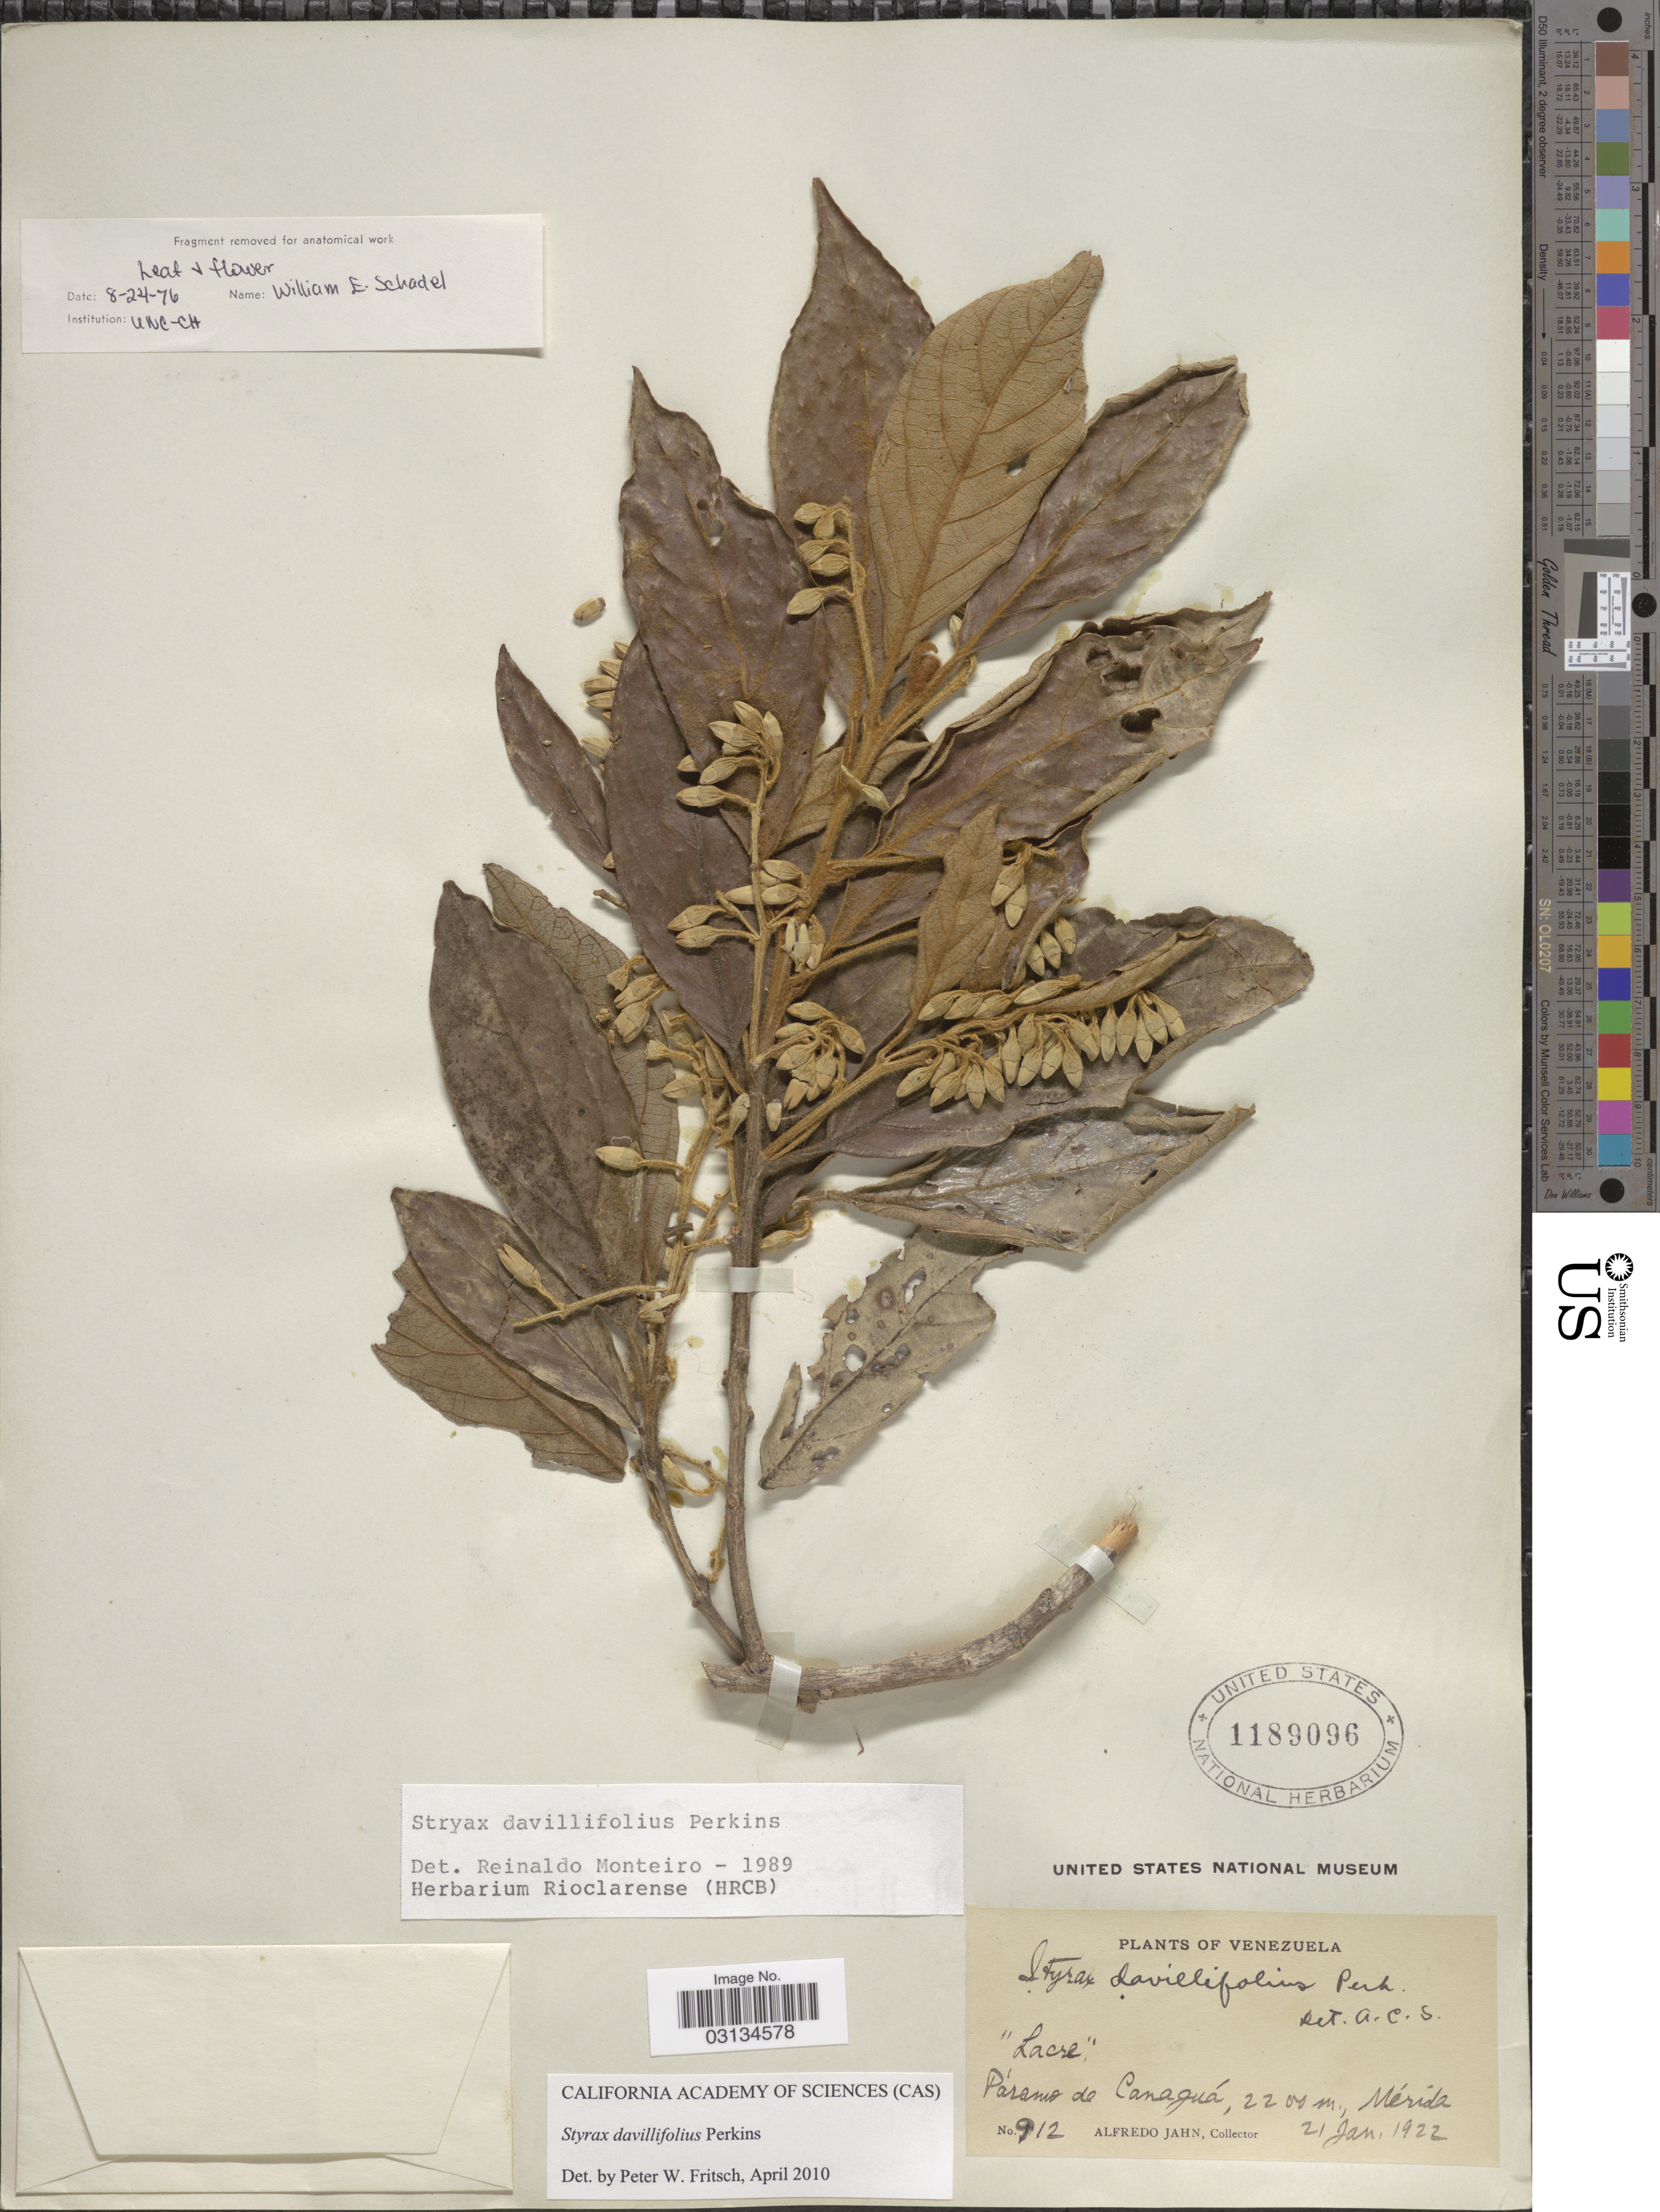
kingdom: Plantae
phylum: Tracheophyta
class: Magnoliopsida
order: Ericales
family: Styracaceae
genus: Styrax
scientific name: Styrax davillifolius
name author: Perkins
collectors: A. Jahn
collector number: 912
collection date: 1922-01-21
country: Venezuela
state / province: Mérida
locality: Páramo de Canaguá.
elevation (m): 2200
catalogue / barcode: US 1189096